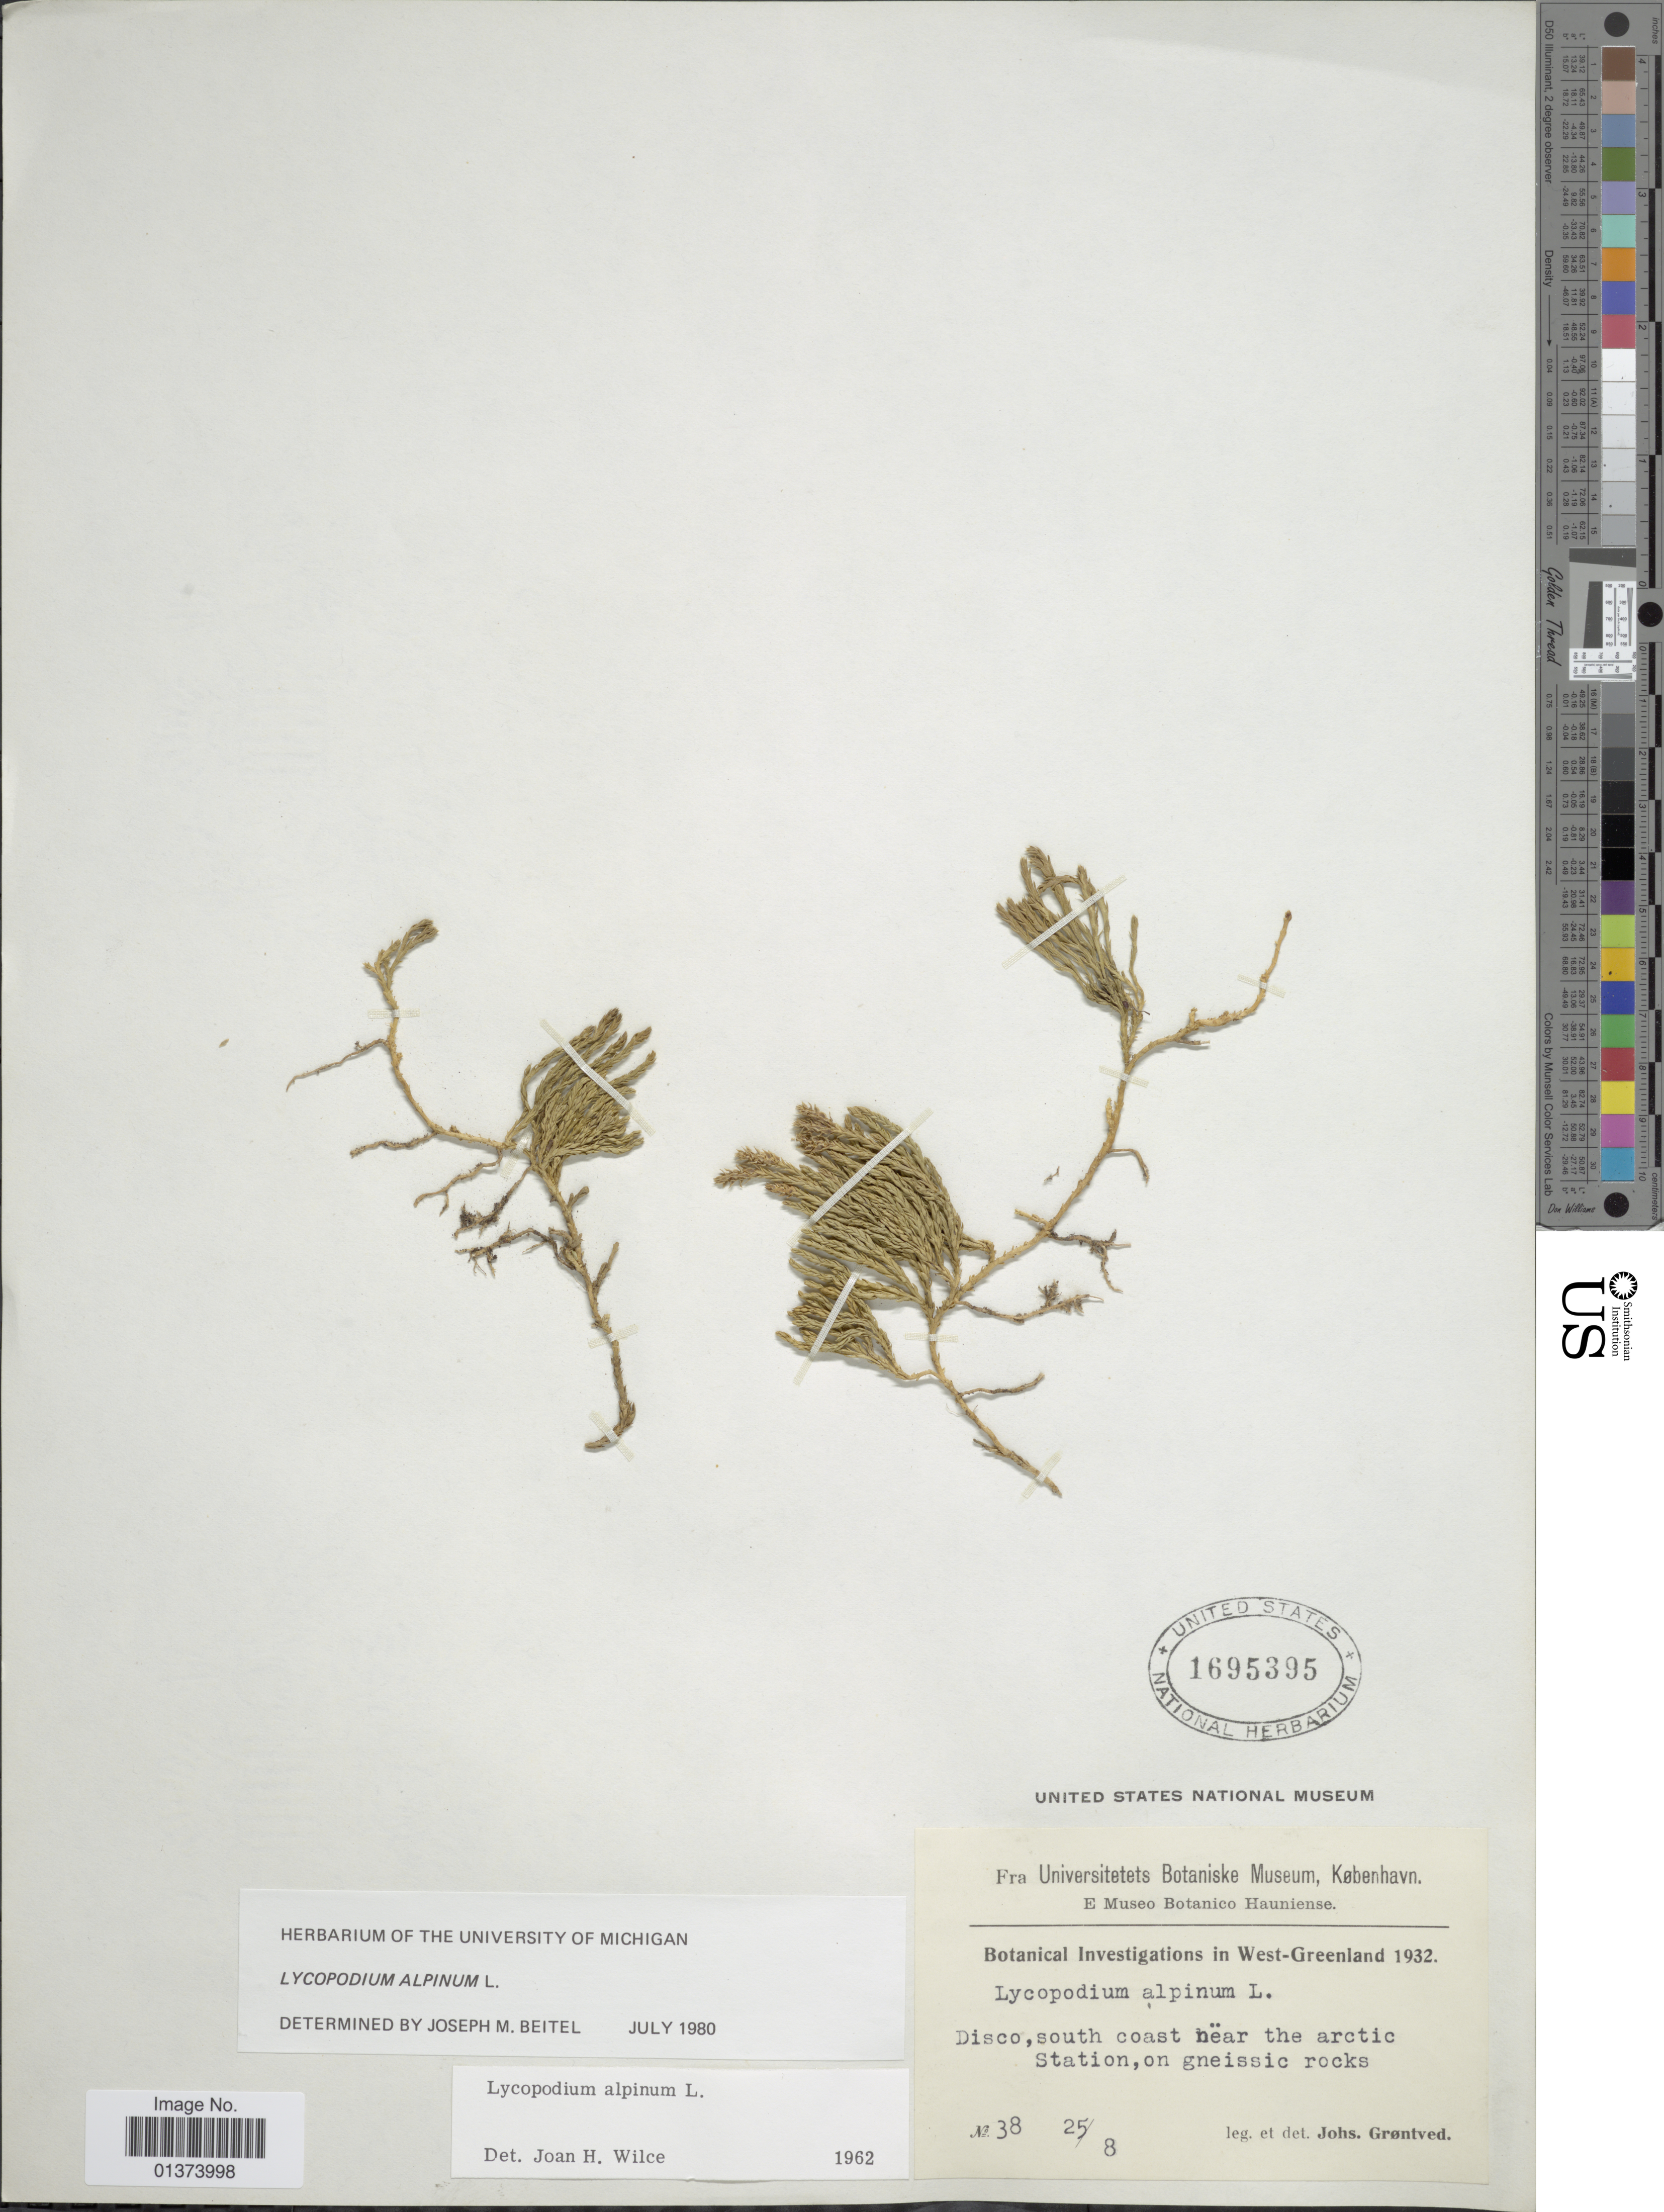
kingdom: Plantae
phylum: Tracheophyta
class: Lycopodiopsida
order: Lycopodiales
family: Lycopodiaceae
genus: Diphasiastrum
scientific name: Diphasiastrum alpinum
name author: (L.) Holub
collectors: J. Grøntved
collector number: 38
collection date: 1932-08-25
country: Greenland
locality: Disco, south coast near the arctic Station, on gneissic rocks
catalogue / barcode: US 1695395